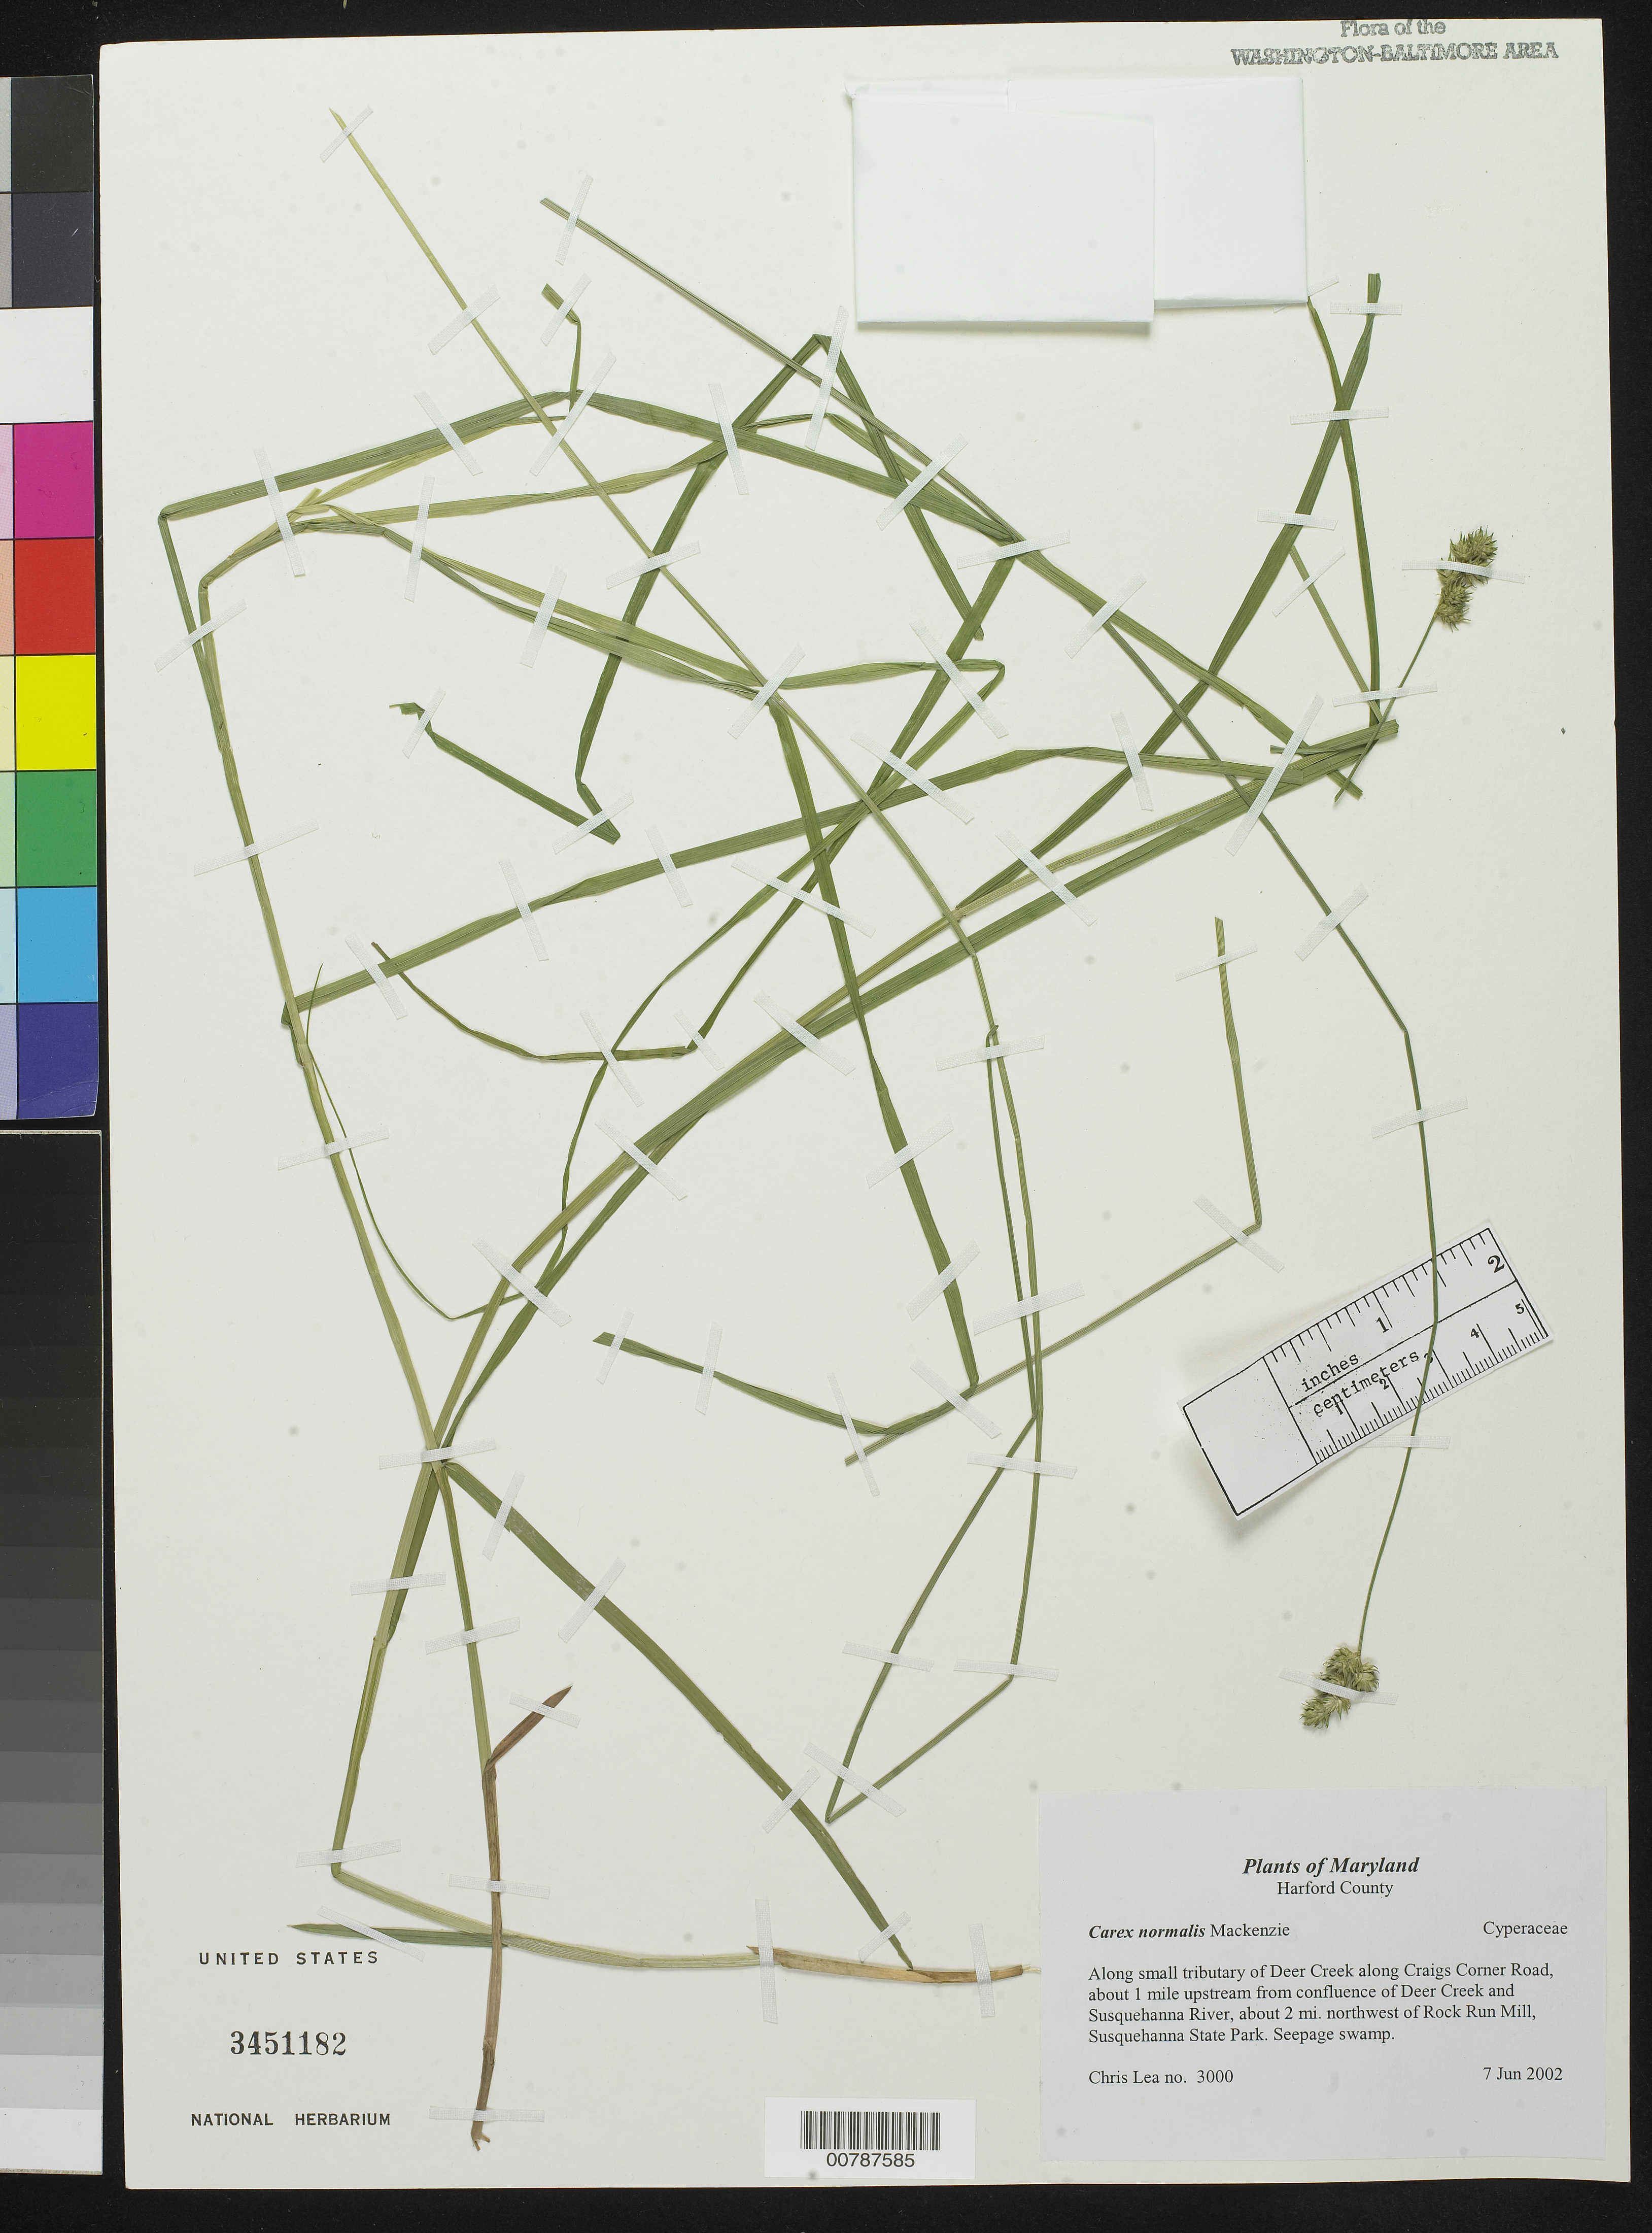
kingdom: Plantae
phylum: Tracheophyta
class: Liliopsida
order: Poales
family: Cyperaceae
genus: Carex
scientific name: Carex normalis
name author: Mack.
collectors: C. Lea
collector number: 3000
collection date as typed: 07 Jun 2002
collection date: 2002-06-07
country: United States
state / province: Maryland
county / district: Harford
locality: Along small tributary of Deer Creek along Craigs Corner Road, about 1 mile upstream from confluence of Deer Creek and Susquehanna River, about 2 mi. northwest of Rock Run Mill, Susquehanna State Park.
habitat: Seepage swamp.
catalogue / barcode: US 3451182